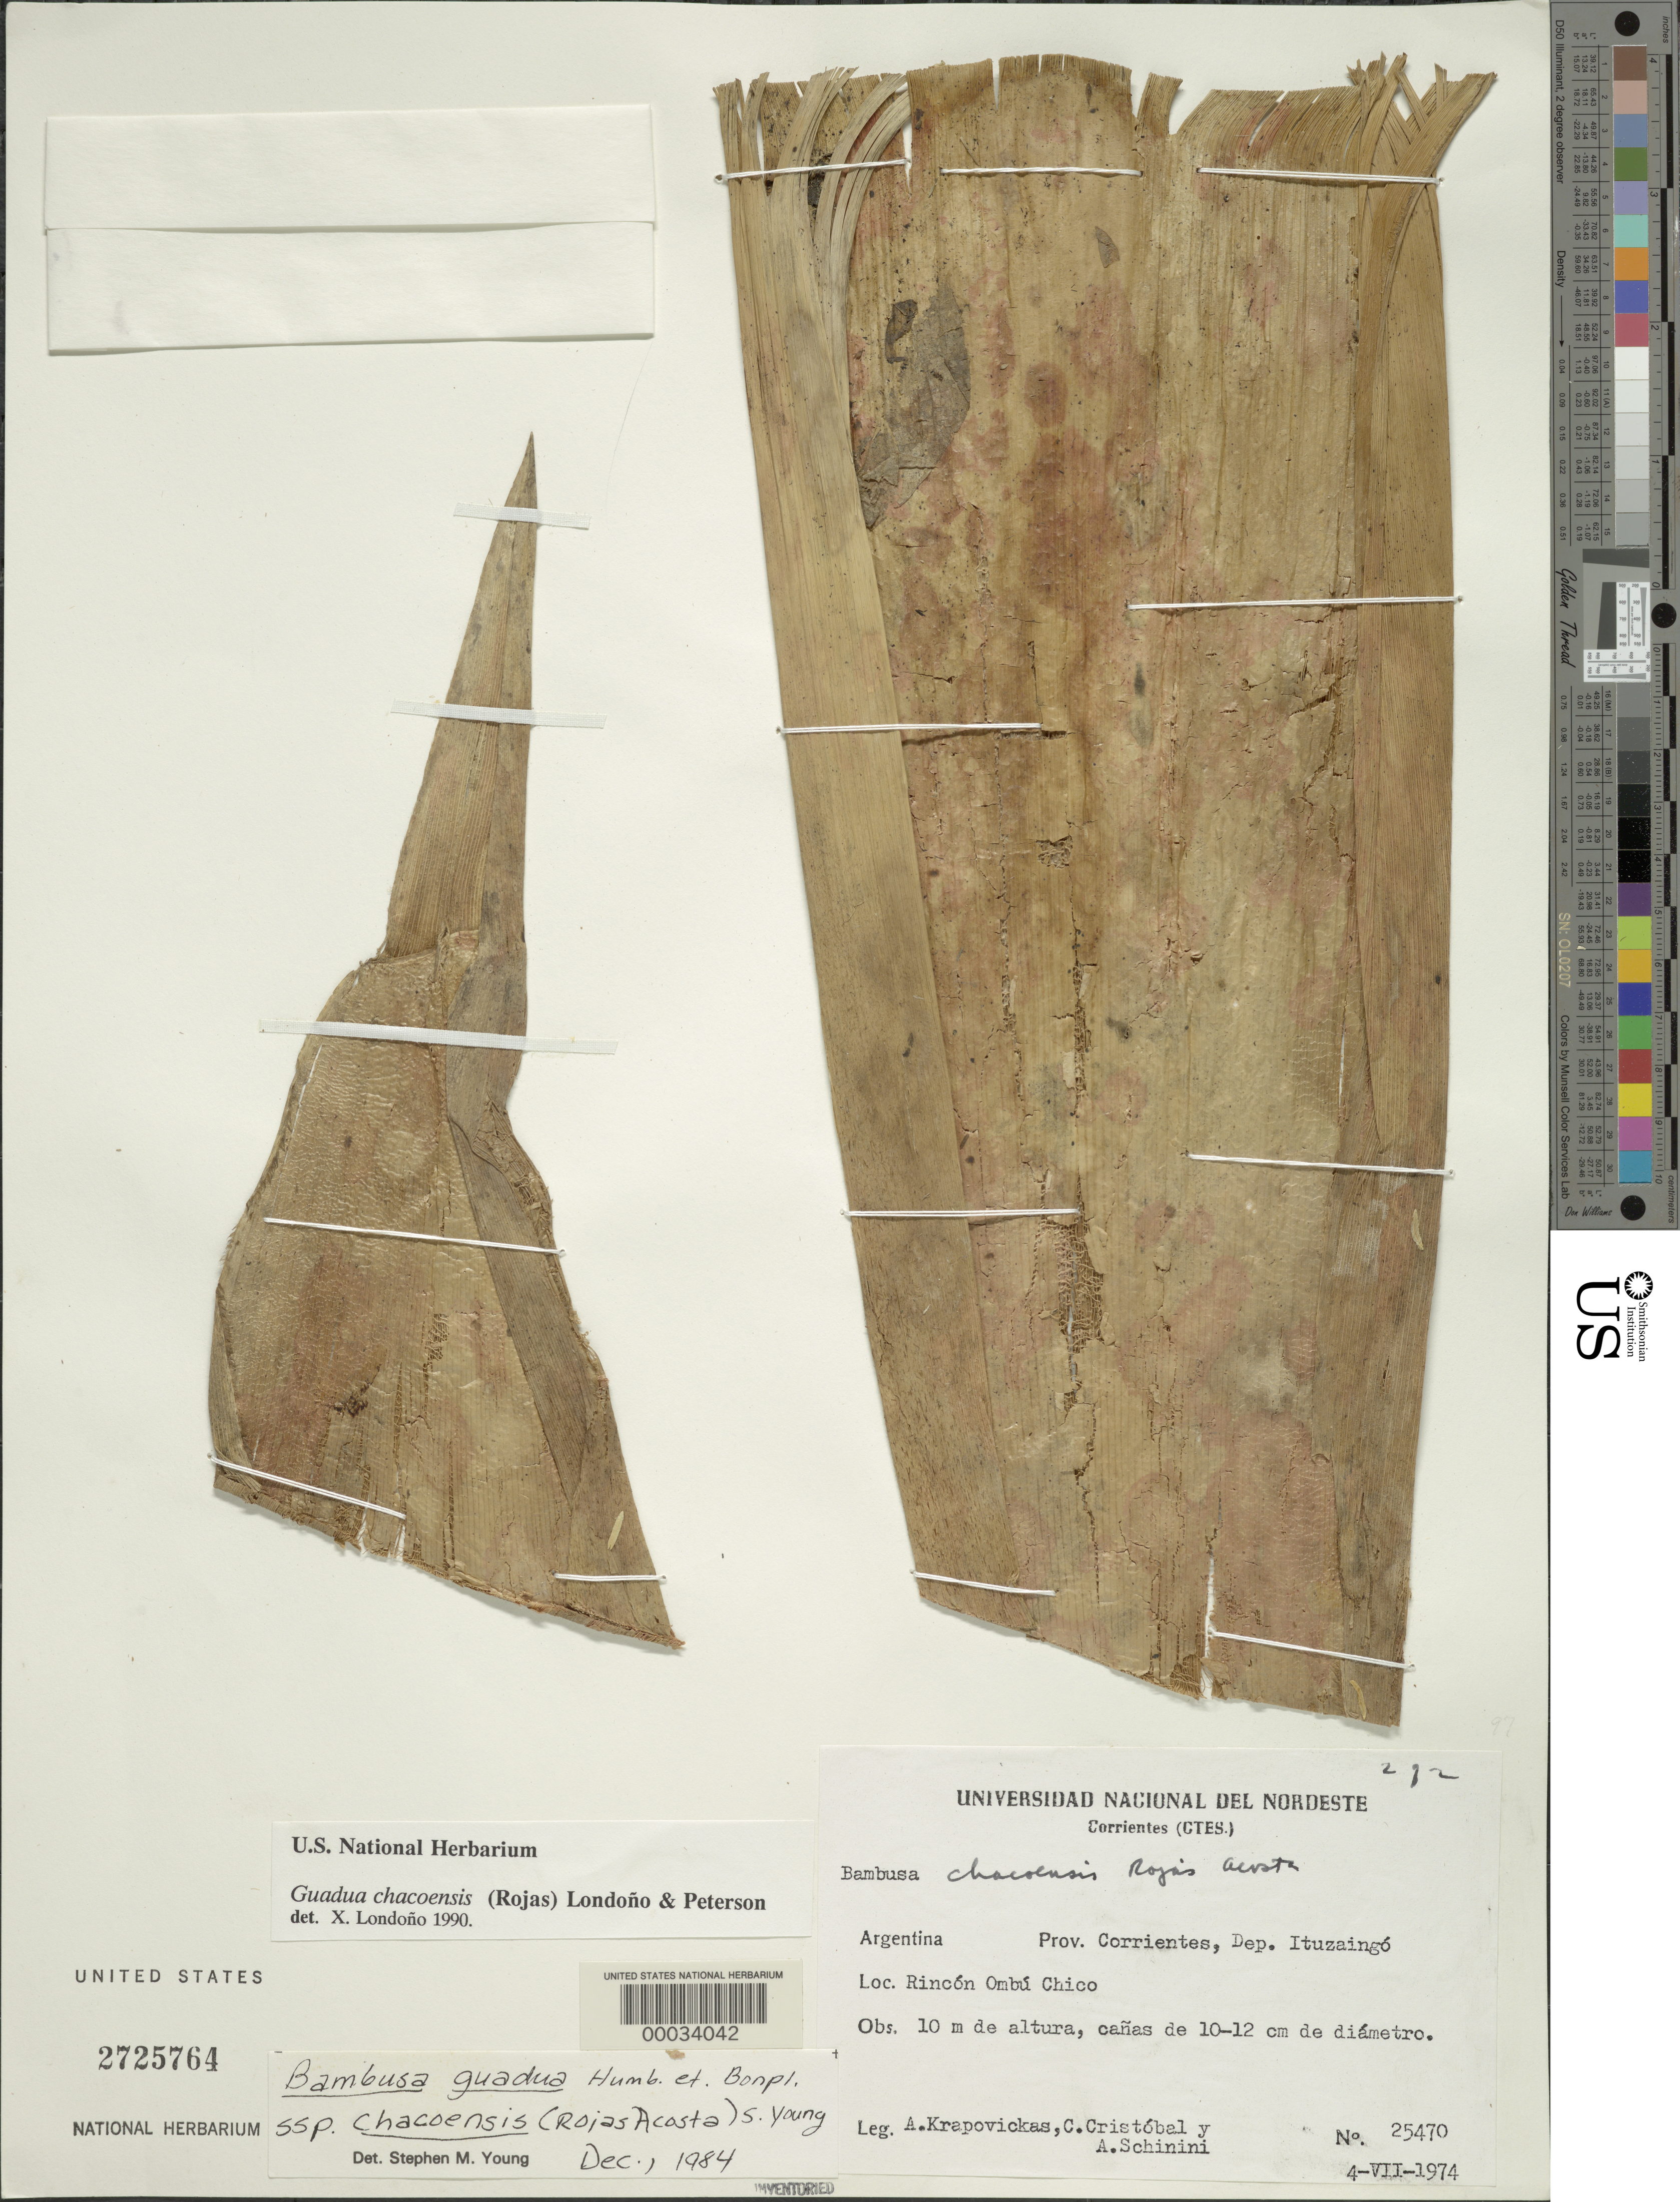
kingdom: Plantae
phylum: Tracheophyta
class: Liliopsida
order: Poales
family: Poaceae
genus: Guadua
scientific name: Guadua chacoensis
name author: (Rojas) Londoño & P.M. Peterson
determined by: Londoño, X., (TULV), Jardin Botanico "Juan Maria Cespedes"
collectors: A. Krapovickas, C. L. Cristóbal & A. Schinini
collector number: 25470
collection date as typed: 04 Jul 1974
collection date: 1974-07-04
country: Argentina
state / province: Corrientes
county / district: Ituzaingó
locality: Rincon Ombu Chico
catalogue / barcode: US 2725764